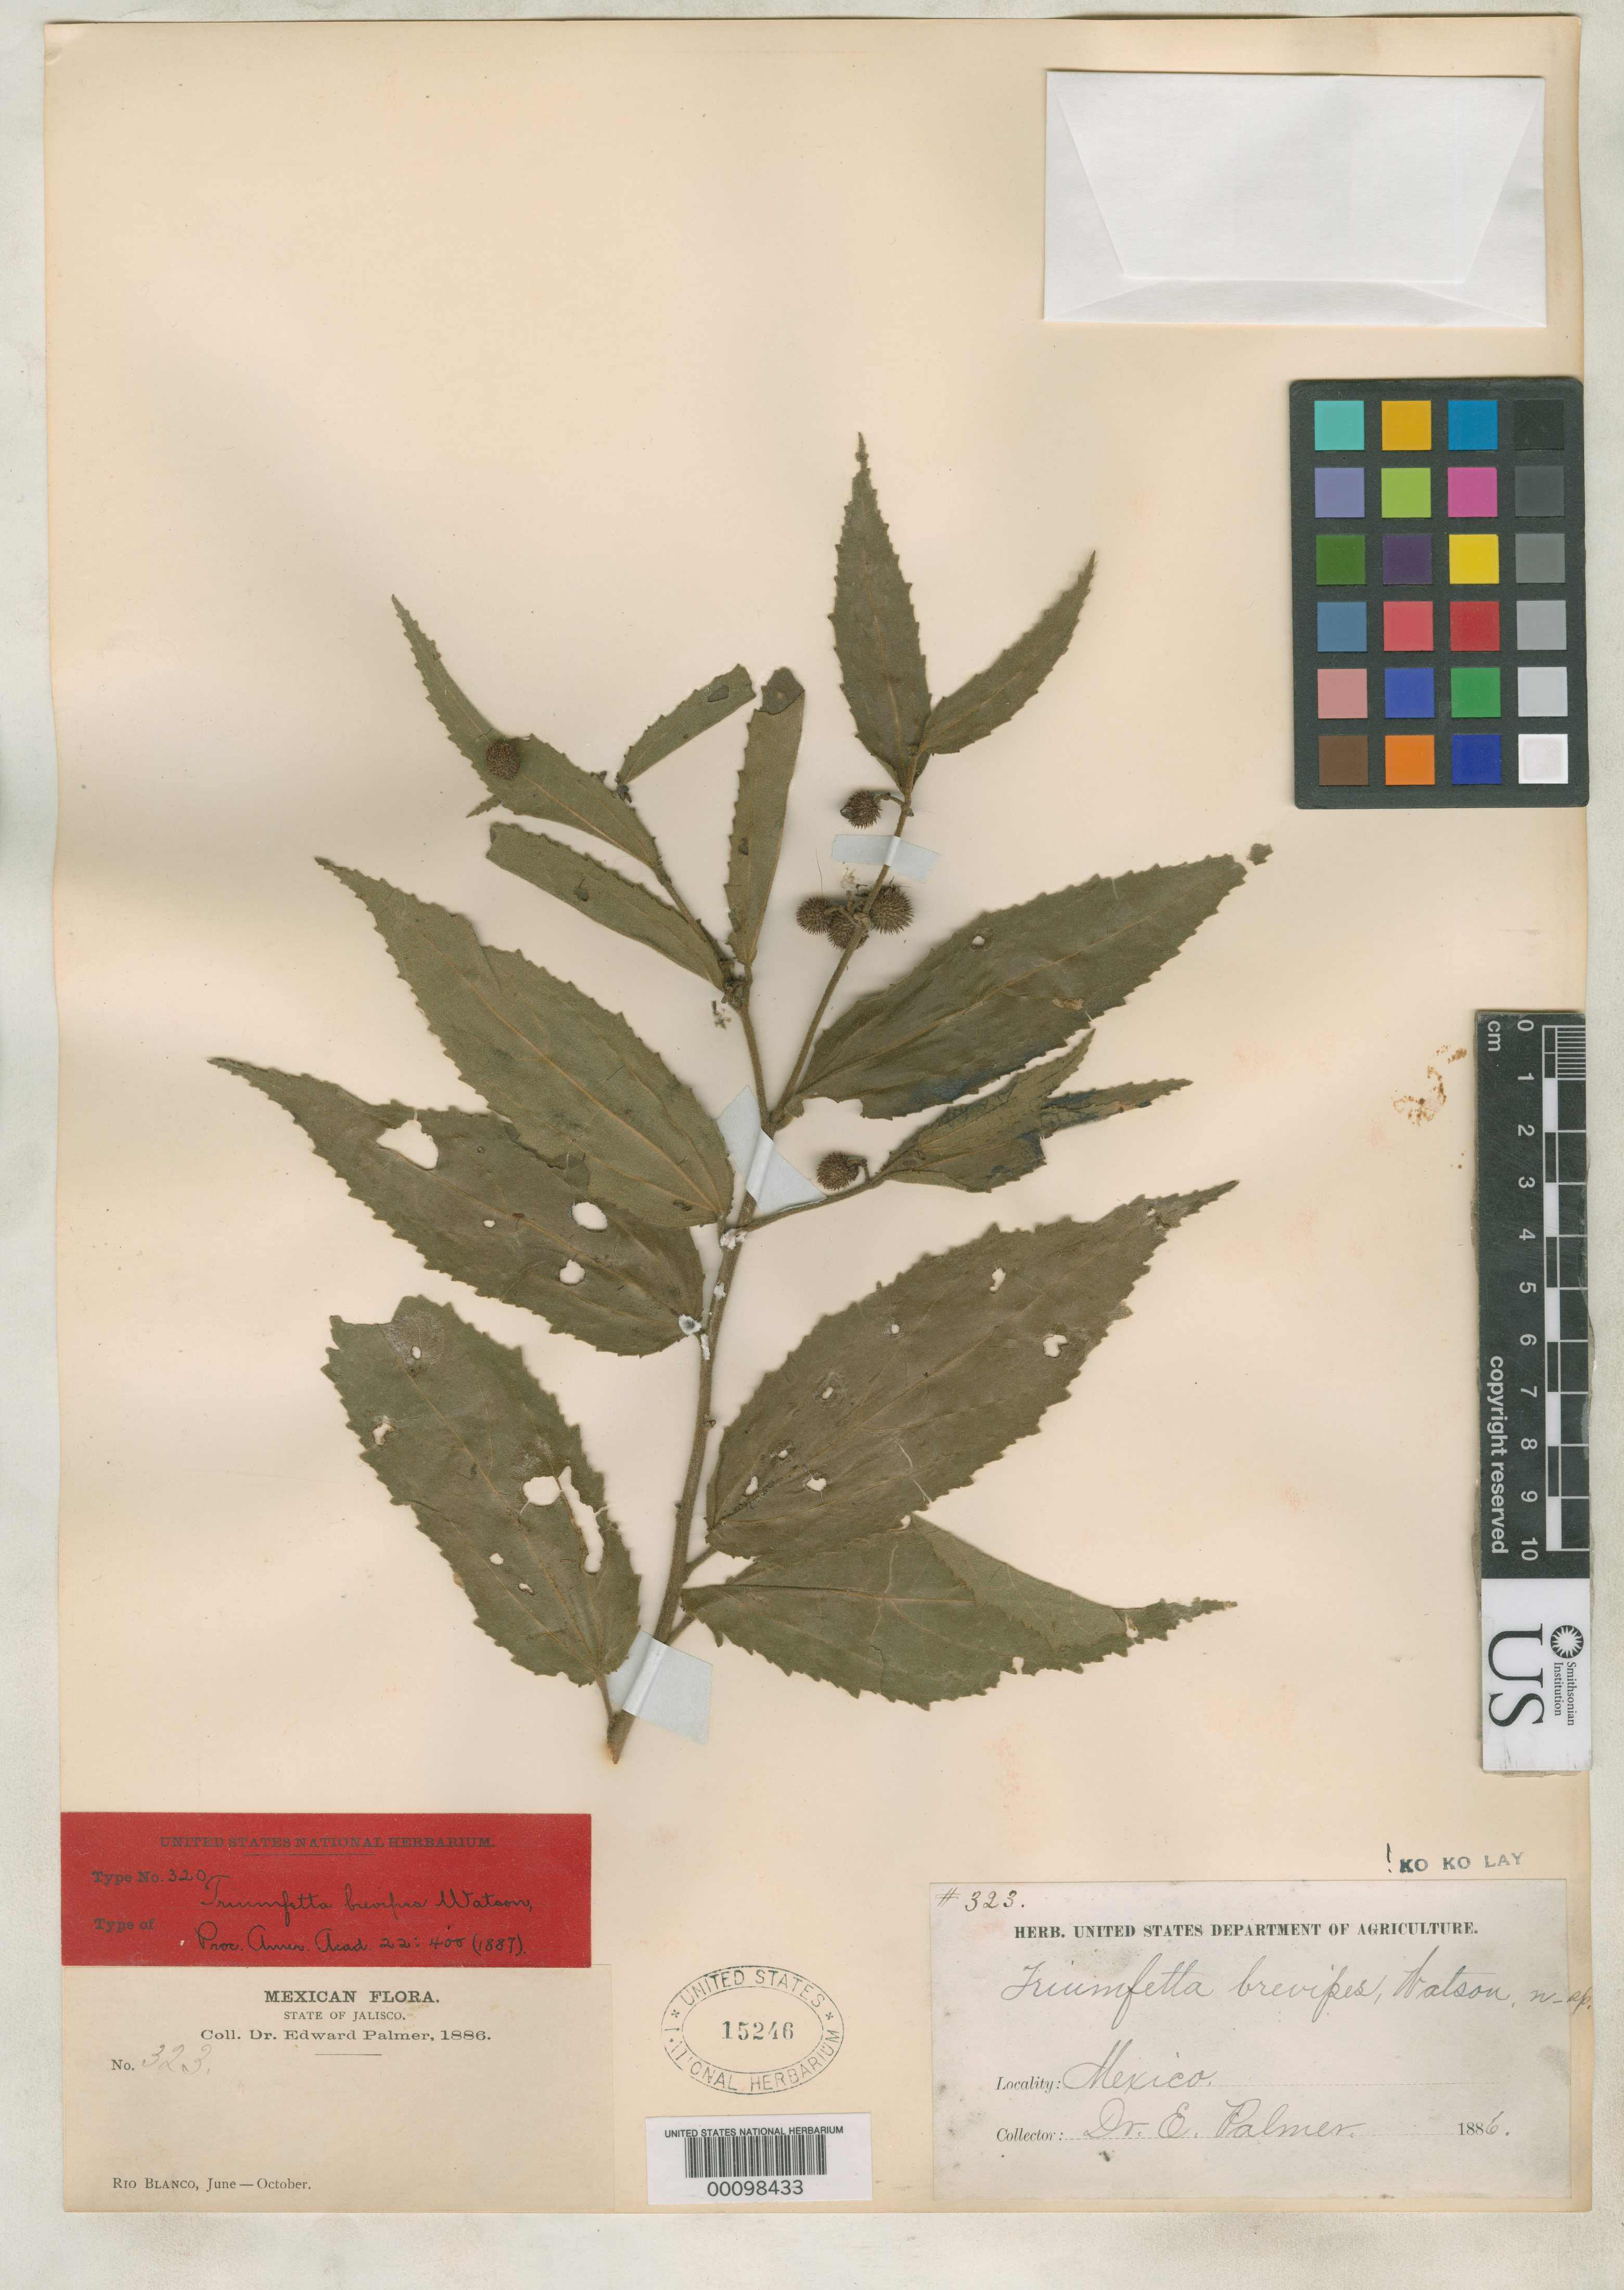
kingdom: Plantae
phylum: Tracheophyta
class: Magnoliopsida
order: Malvales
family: Malvaceae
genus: Triumfetta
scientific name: Triumfetta brevipes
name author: S. Watson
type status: Type Collection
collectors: E. Palmer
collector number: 323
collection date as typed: Jun 1886 to -- Oct 1886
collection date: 1886-06/1886-10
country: Mexico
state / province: Jalisco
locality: Rio Blanco.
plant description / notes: Protologue, "Rio Blanco, in shaded ravines; August. (323)".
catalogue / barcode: US 15246